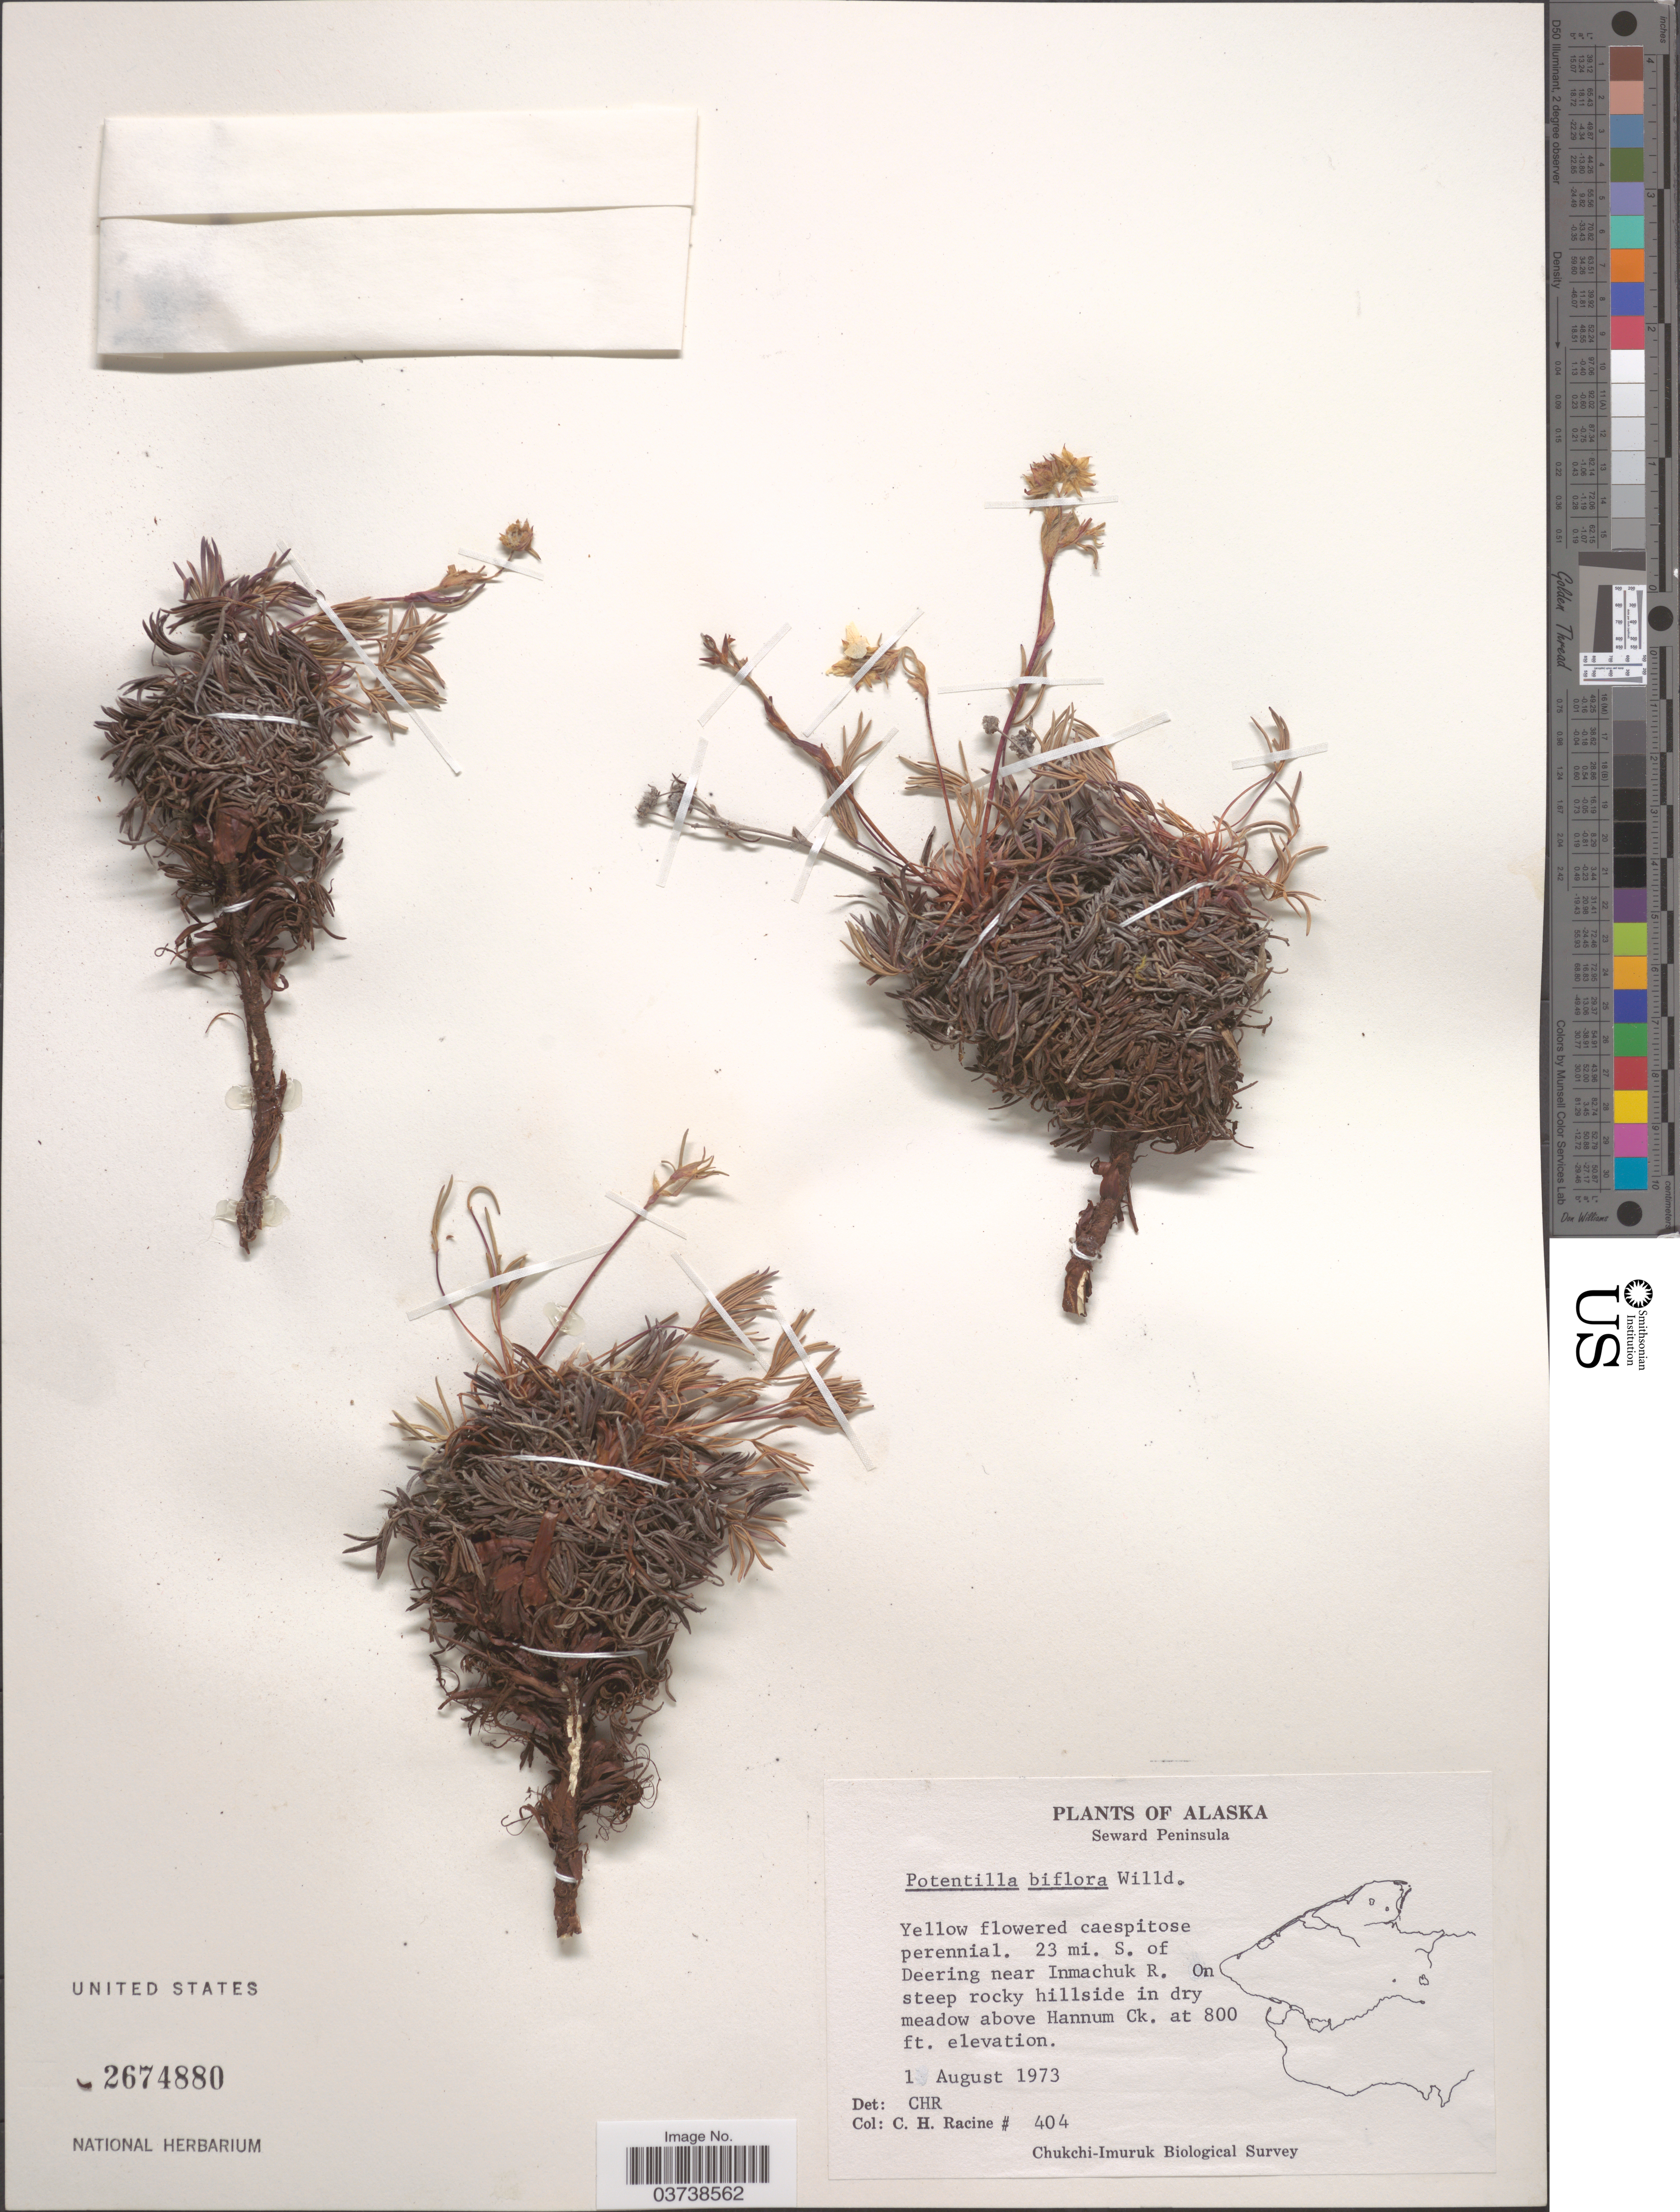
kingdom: Plantae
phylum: Tracheophyta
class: Magnoliopsida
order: Rosales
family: Rosaceae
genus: Potentilla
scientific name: Potentilla biflora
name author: Willd. ex Schltdl.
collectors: C. Racine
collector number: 404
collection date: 1973-08-01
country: United States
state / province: Alaska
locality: Seward Peninsula. 23 mi. S. of Deering near Inmachuk R. On steep rocky hillside in dry meadow above Hannum Ck.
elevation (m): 244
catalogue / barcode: US 2674880